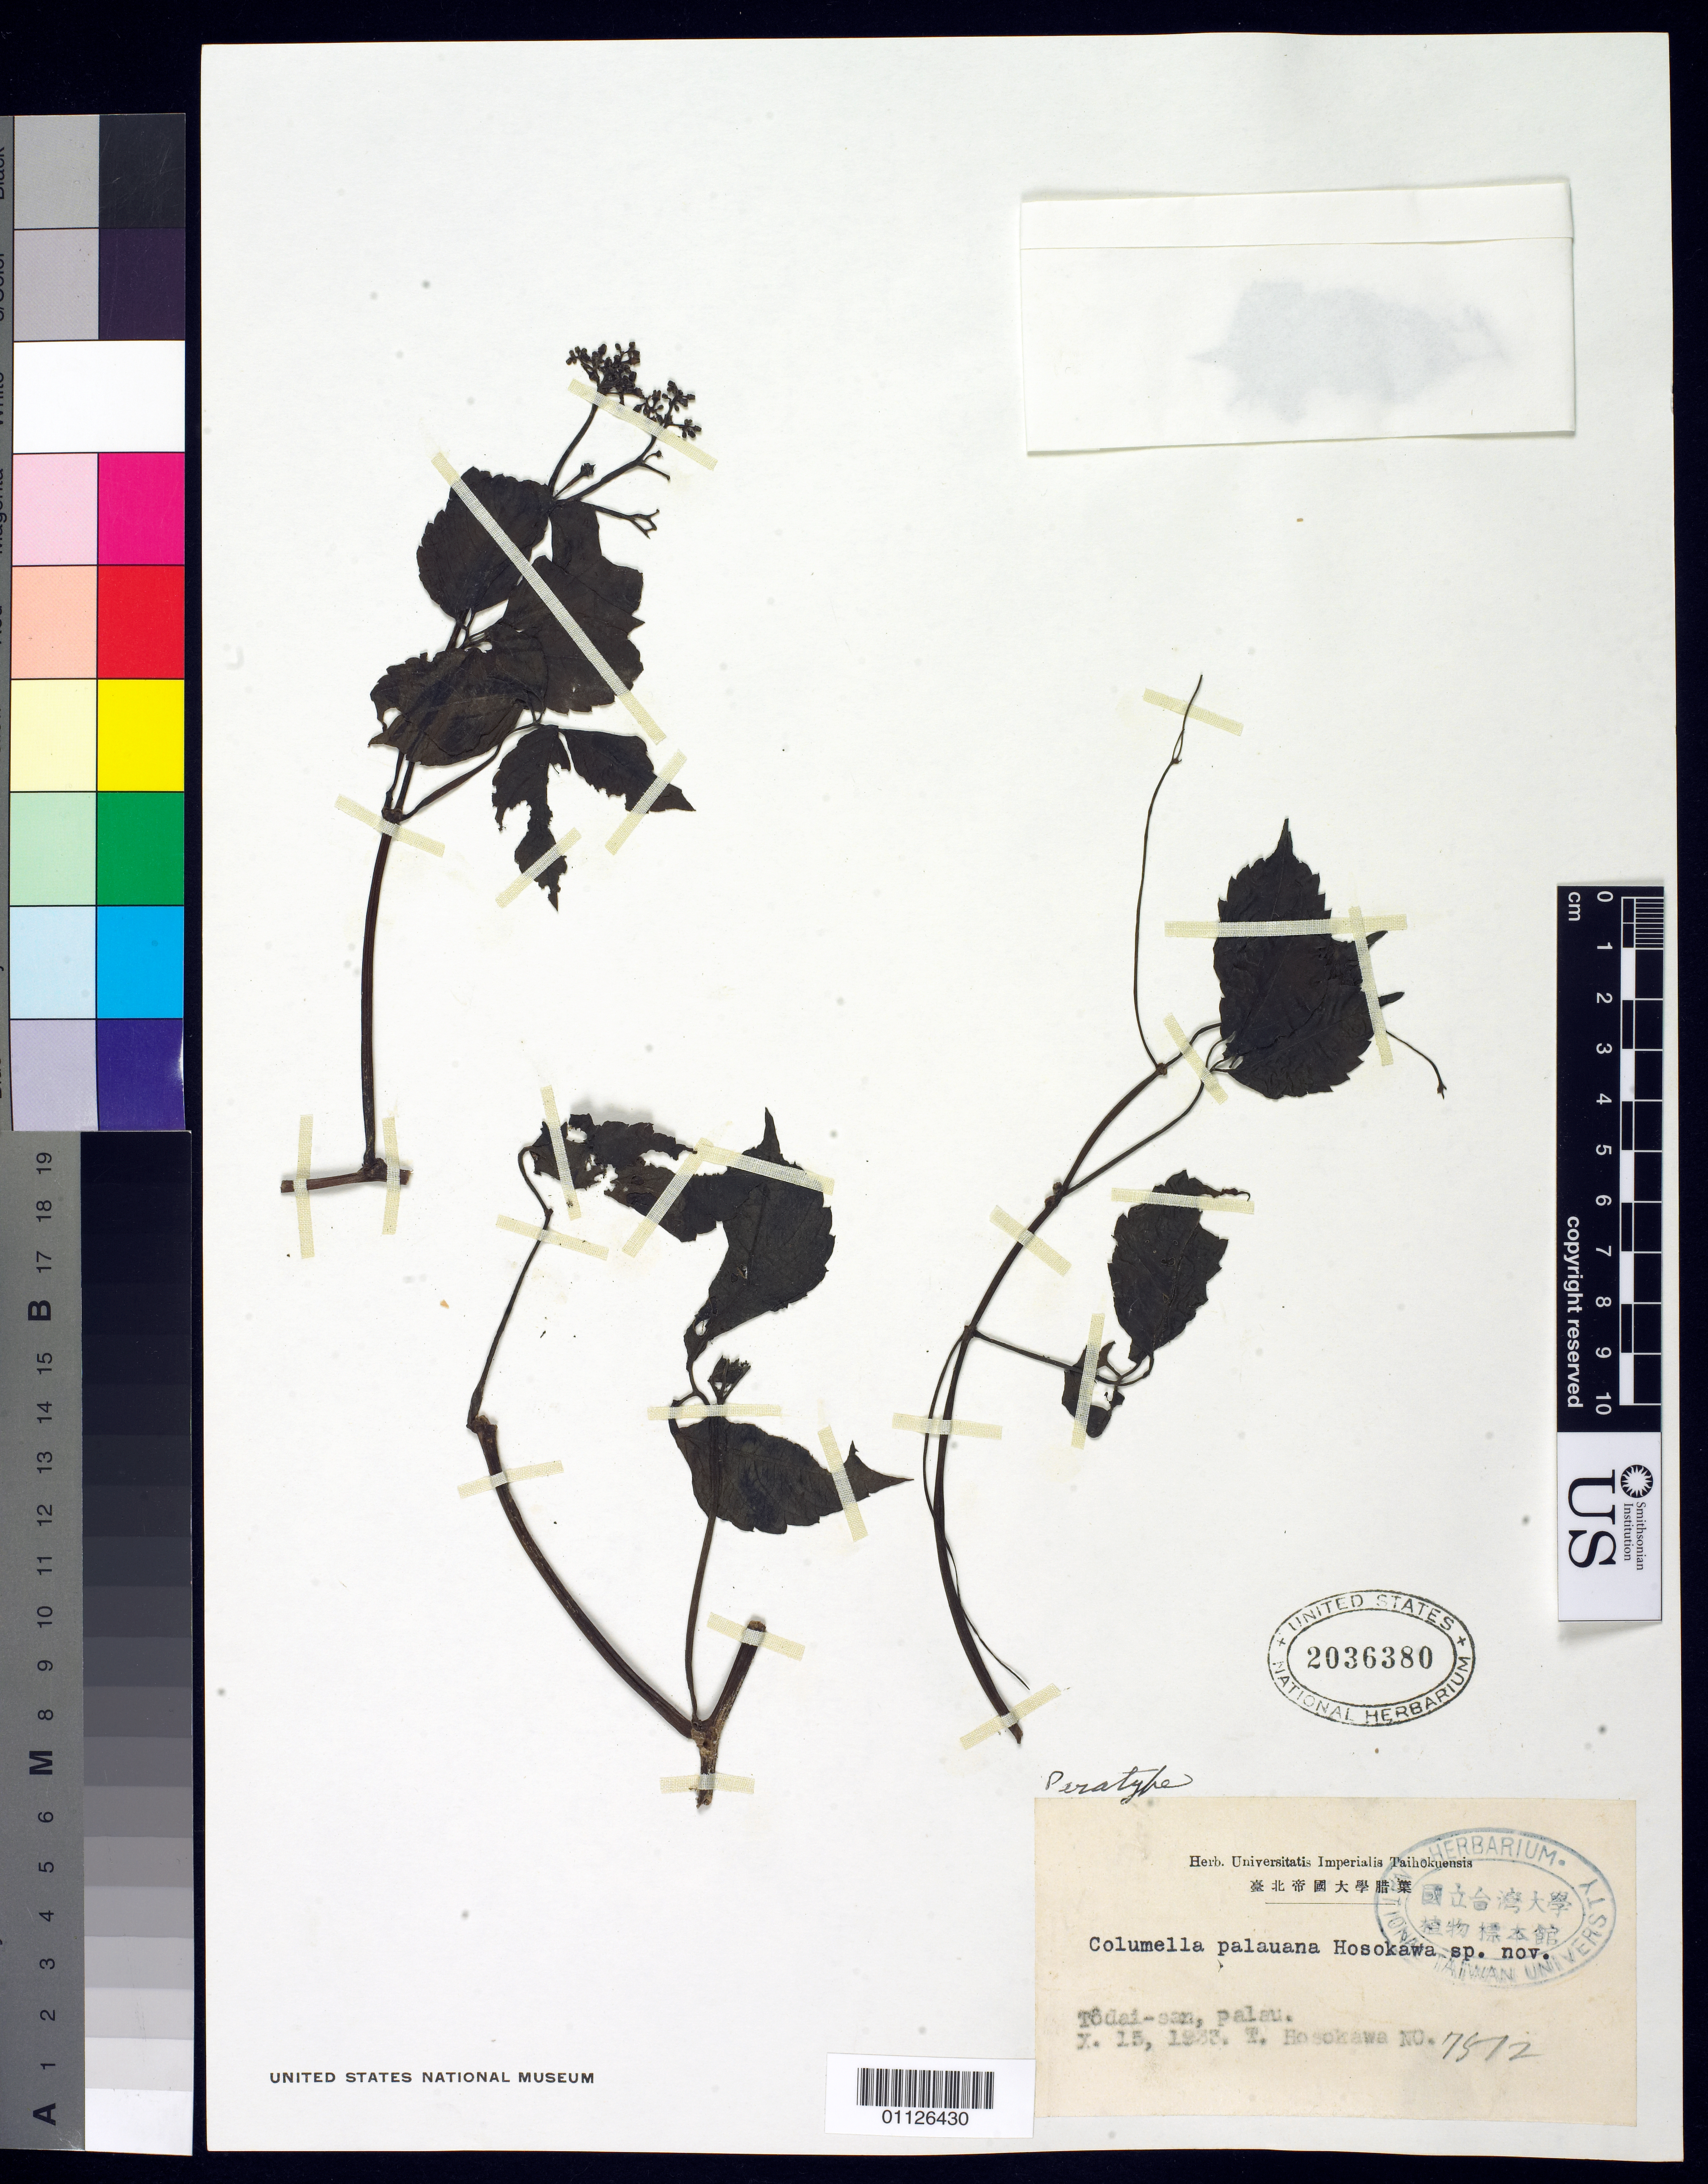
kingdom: Plantae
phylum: Tracheophyta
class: Magnoliopsida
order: Vitales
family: Vitaceae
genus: Cayratia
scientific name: Cayratia palauana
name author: (Hosok.) Suess.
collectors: T. Hosokawa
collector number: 7512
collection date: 1933-10-15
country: Palau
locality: Todai-san.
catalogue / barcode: US 2036380